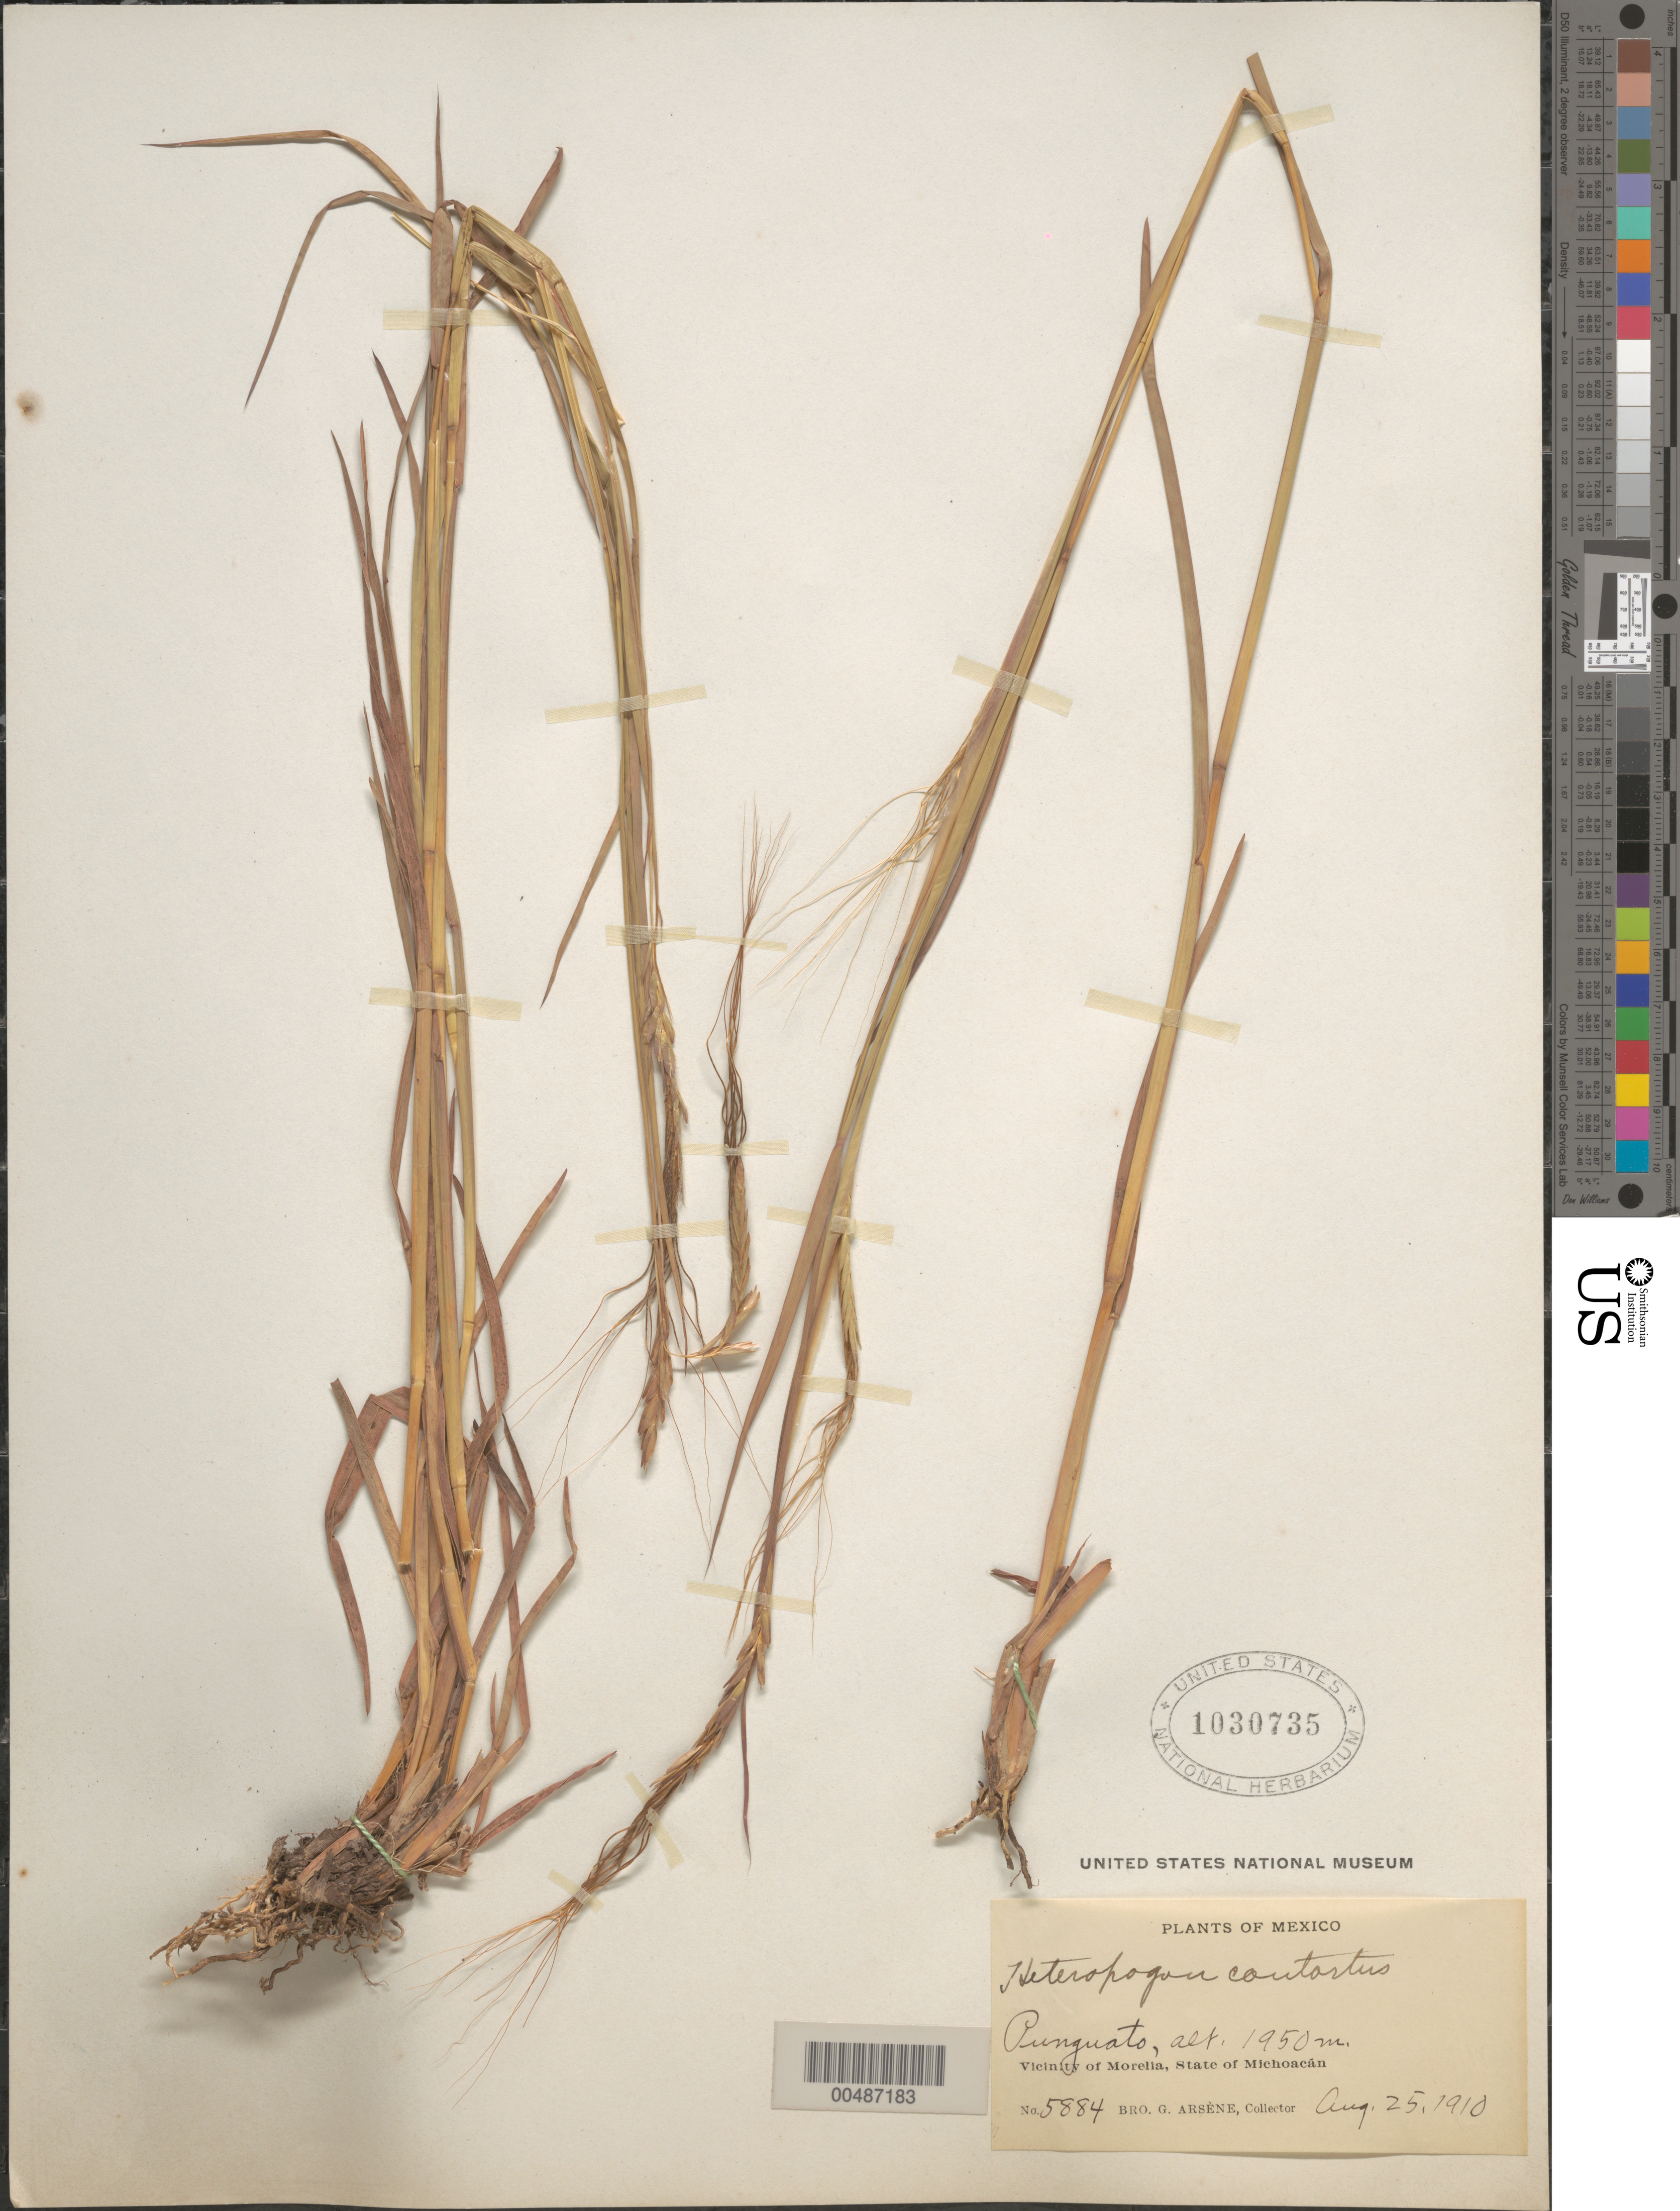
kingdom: Plantae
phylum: Tracheophyta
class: Liliopsida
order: Poales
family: Poaceae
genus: Heteropogon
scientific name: Heteropogon contortus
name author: (L.) P. Beauv. ex Roem. & Schult.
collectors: Bro. G. Arsène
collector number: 5884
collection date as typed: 25 Aug 1910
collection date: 1910-08-25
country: Mexico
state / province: Michoacán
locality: Punguato, vicinity of Morelia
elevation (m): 1950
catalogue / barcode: US 1030735